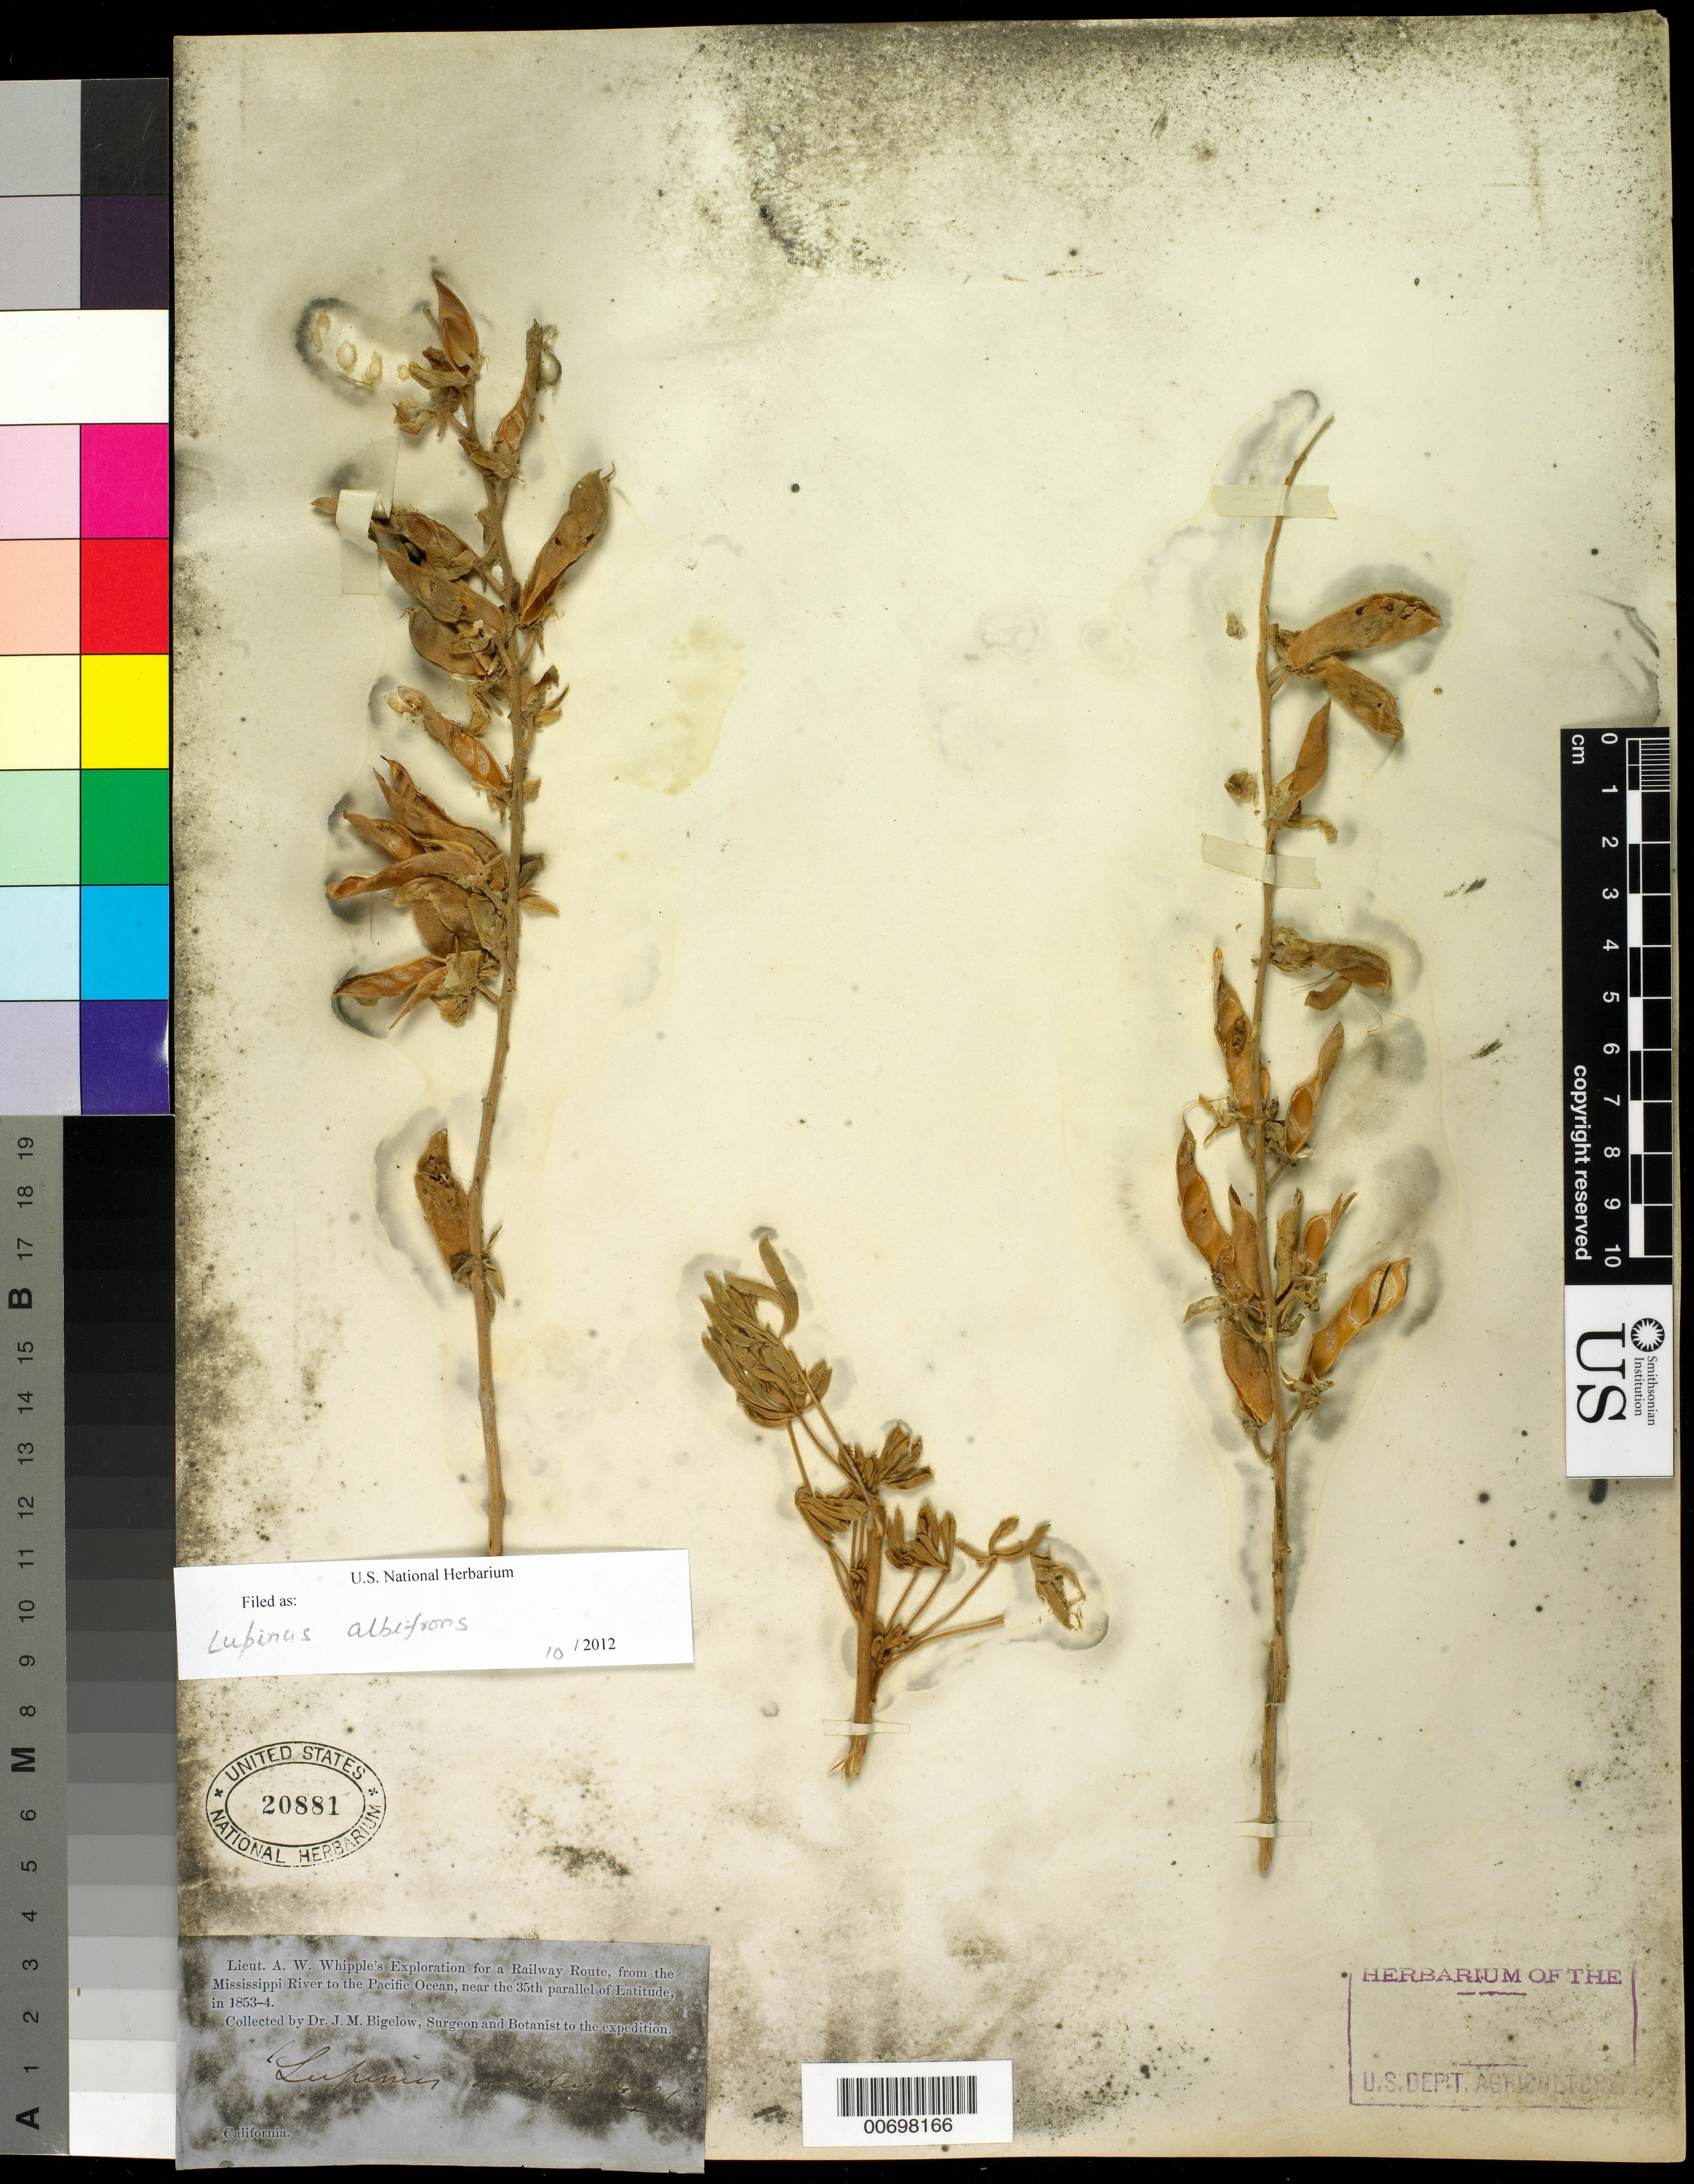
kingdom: Plantae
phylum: Tracheophyta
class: Magnoliopsida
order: Fabales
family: Fabaceae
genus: Lupinus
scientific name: Lupinus albifrons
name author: Benth.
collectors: J. M. Bigelow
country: United States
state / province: California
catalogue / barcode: US 20881